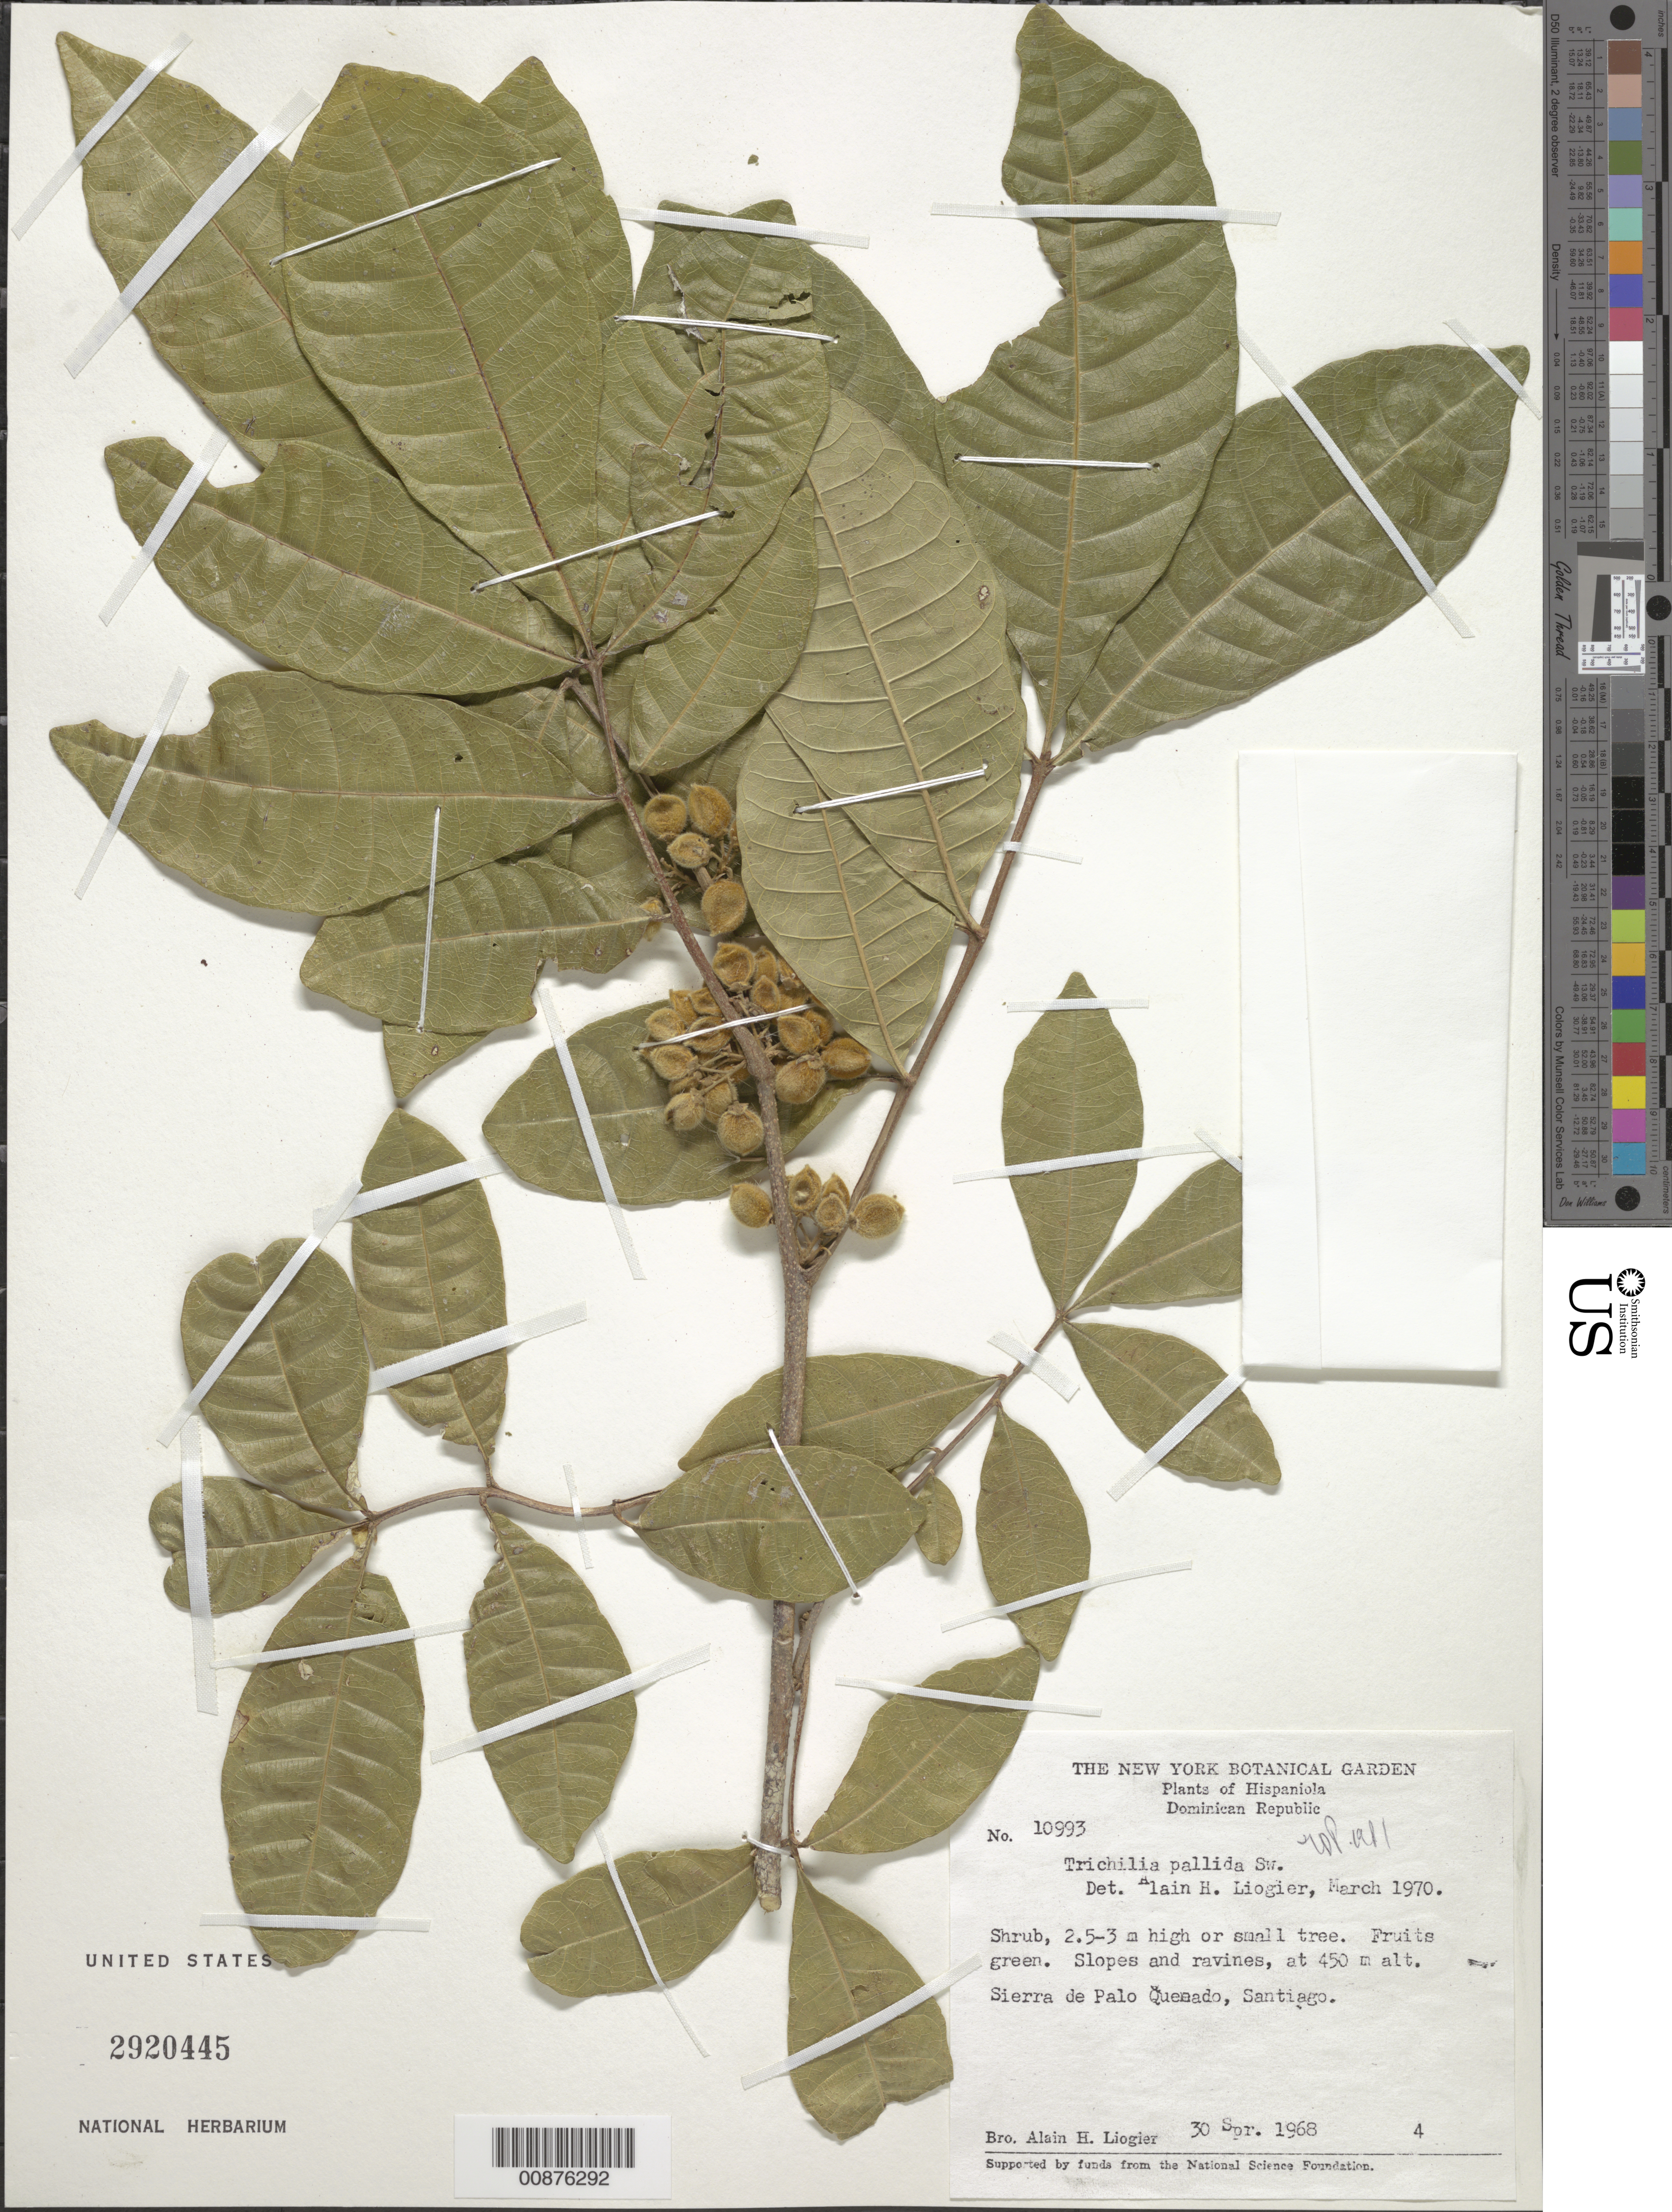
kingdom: Plantae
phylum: Tracheophyta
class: Magnoliopsida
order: Sapindales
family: Meliaceae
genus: Trichilia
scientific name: Trichilia pallida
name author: Sw.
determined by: Liogier, Alain H.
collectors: A. H. Liogier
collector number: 10993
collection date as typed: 30 Sep 1968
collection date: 1968-09-30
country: Dominican Republic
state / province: Santiago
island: Hispaniola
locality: Sierra de Palo Quemado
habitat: Slopes and ravines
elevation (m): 450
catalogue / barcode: US 2920445